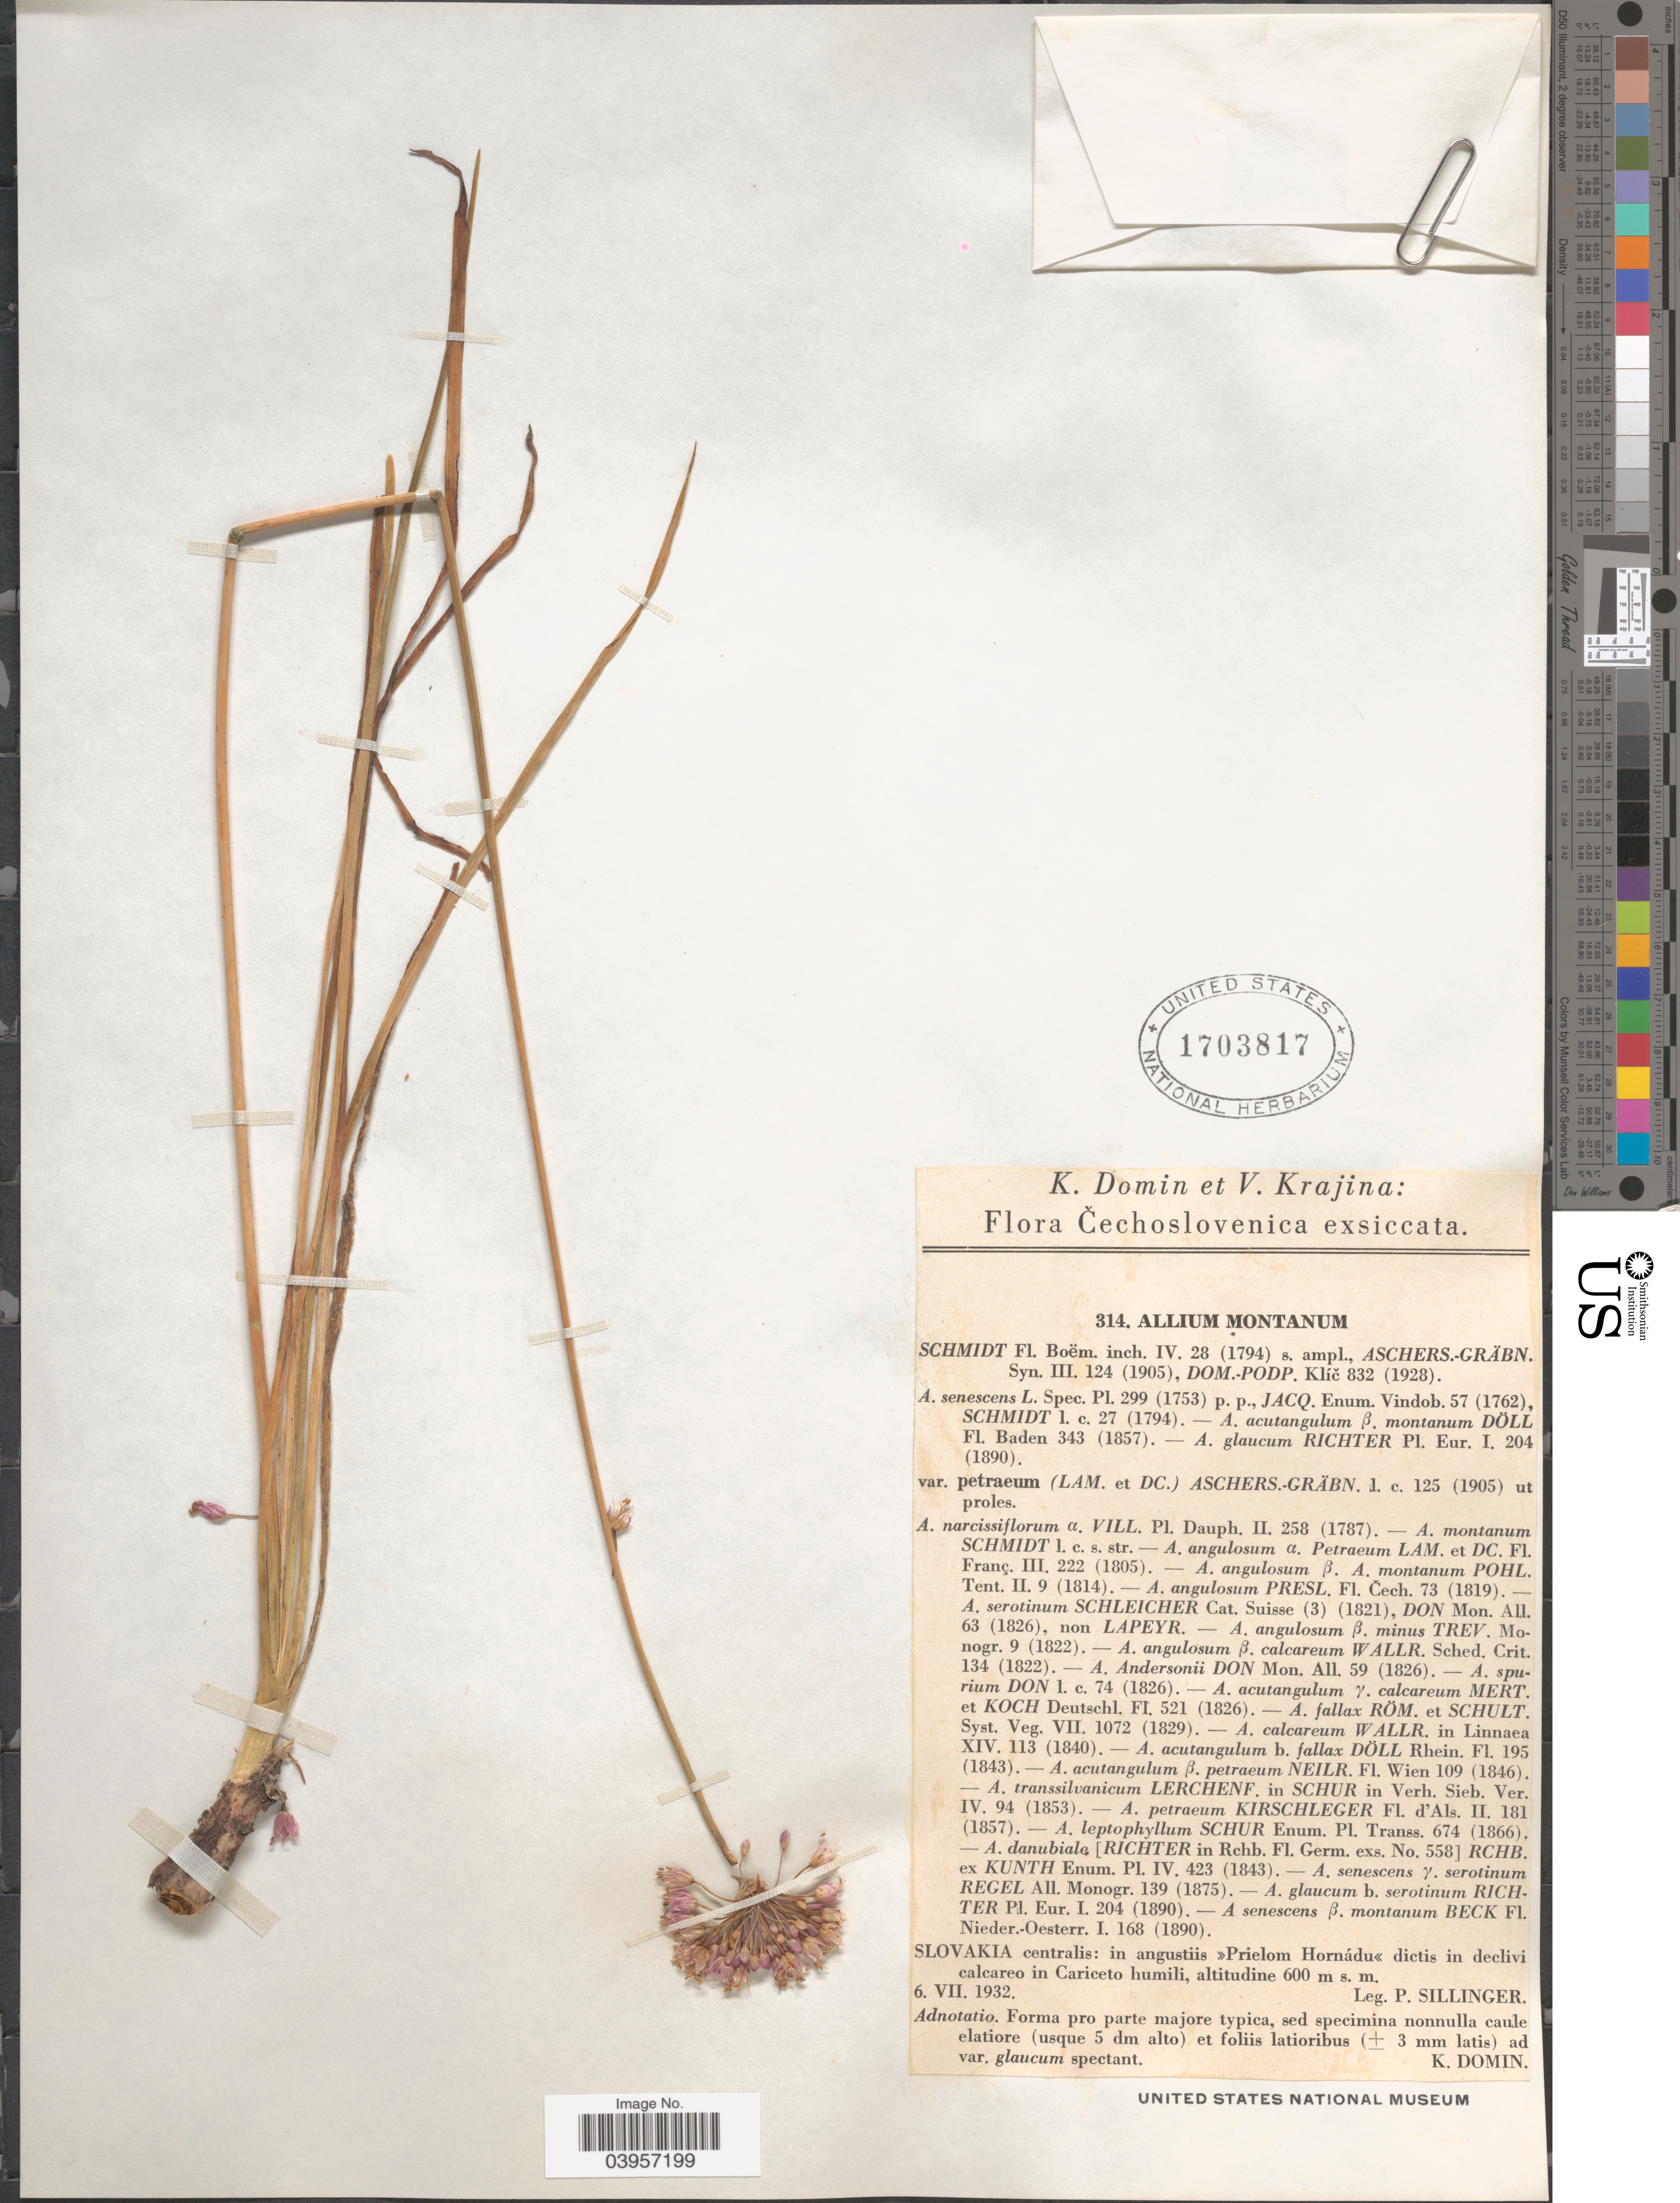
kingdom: Plantae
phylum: Tracheophyta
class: Liliopsida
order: Asparagales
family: Amaryllidaceae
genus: Allium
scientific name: Allium montanum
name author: Sm.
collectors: P. Sillinger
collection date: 1932-07-06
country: Slovakia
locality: Slovakia centralis: in angustiis »Prielom Hornádu« dictis in declivi calcareo in Cariceto humili.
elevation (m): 600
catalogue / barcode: US 1703817